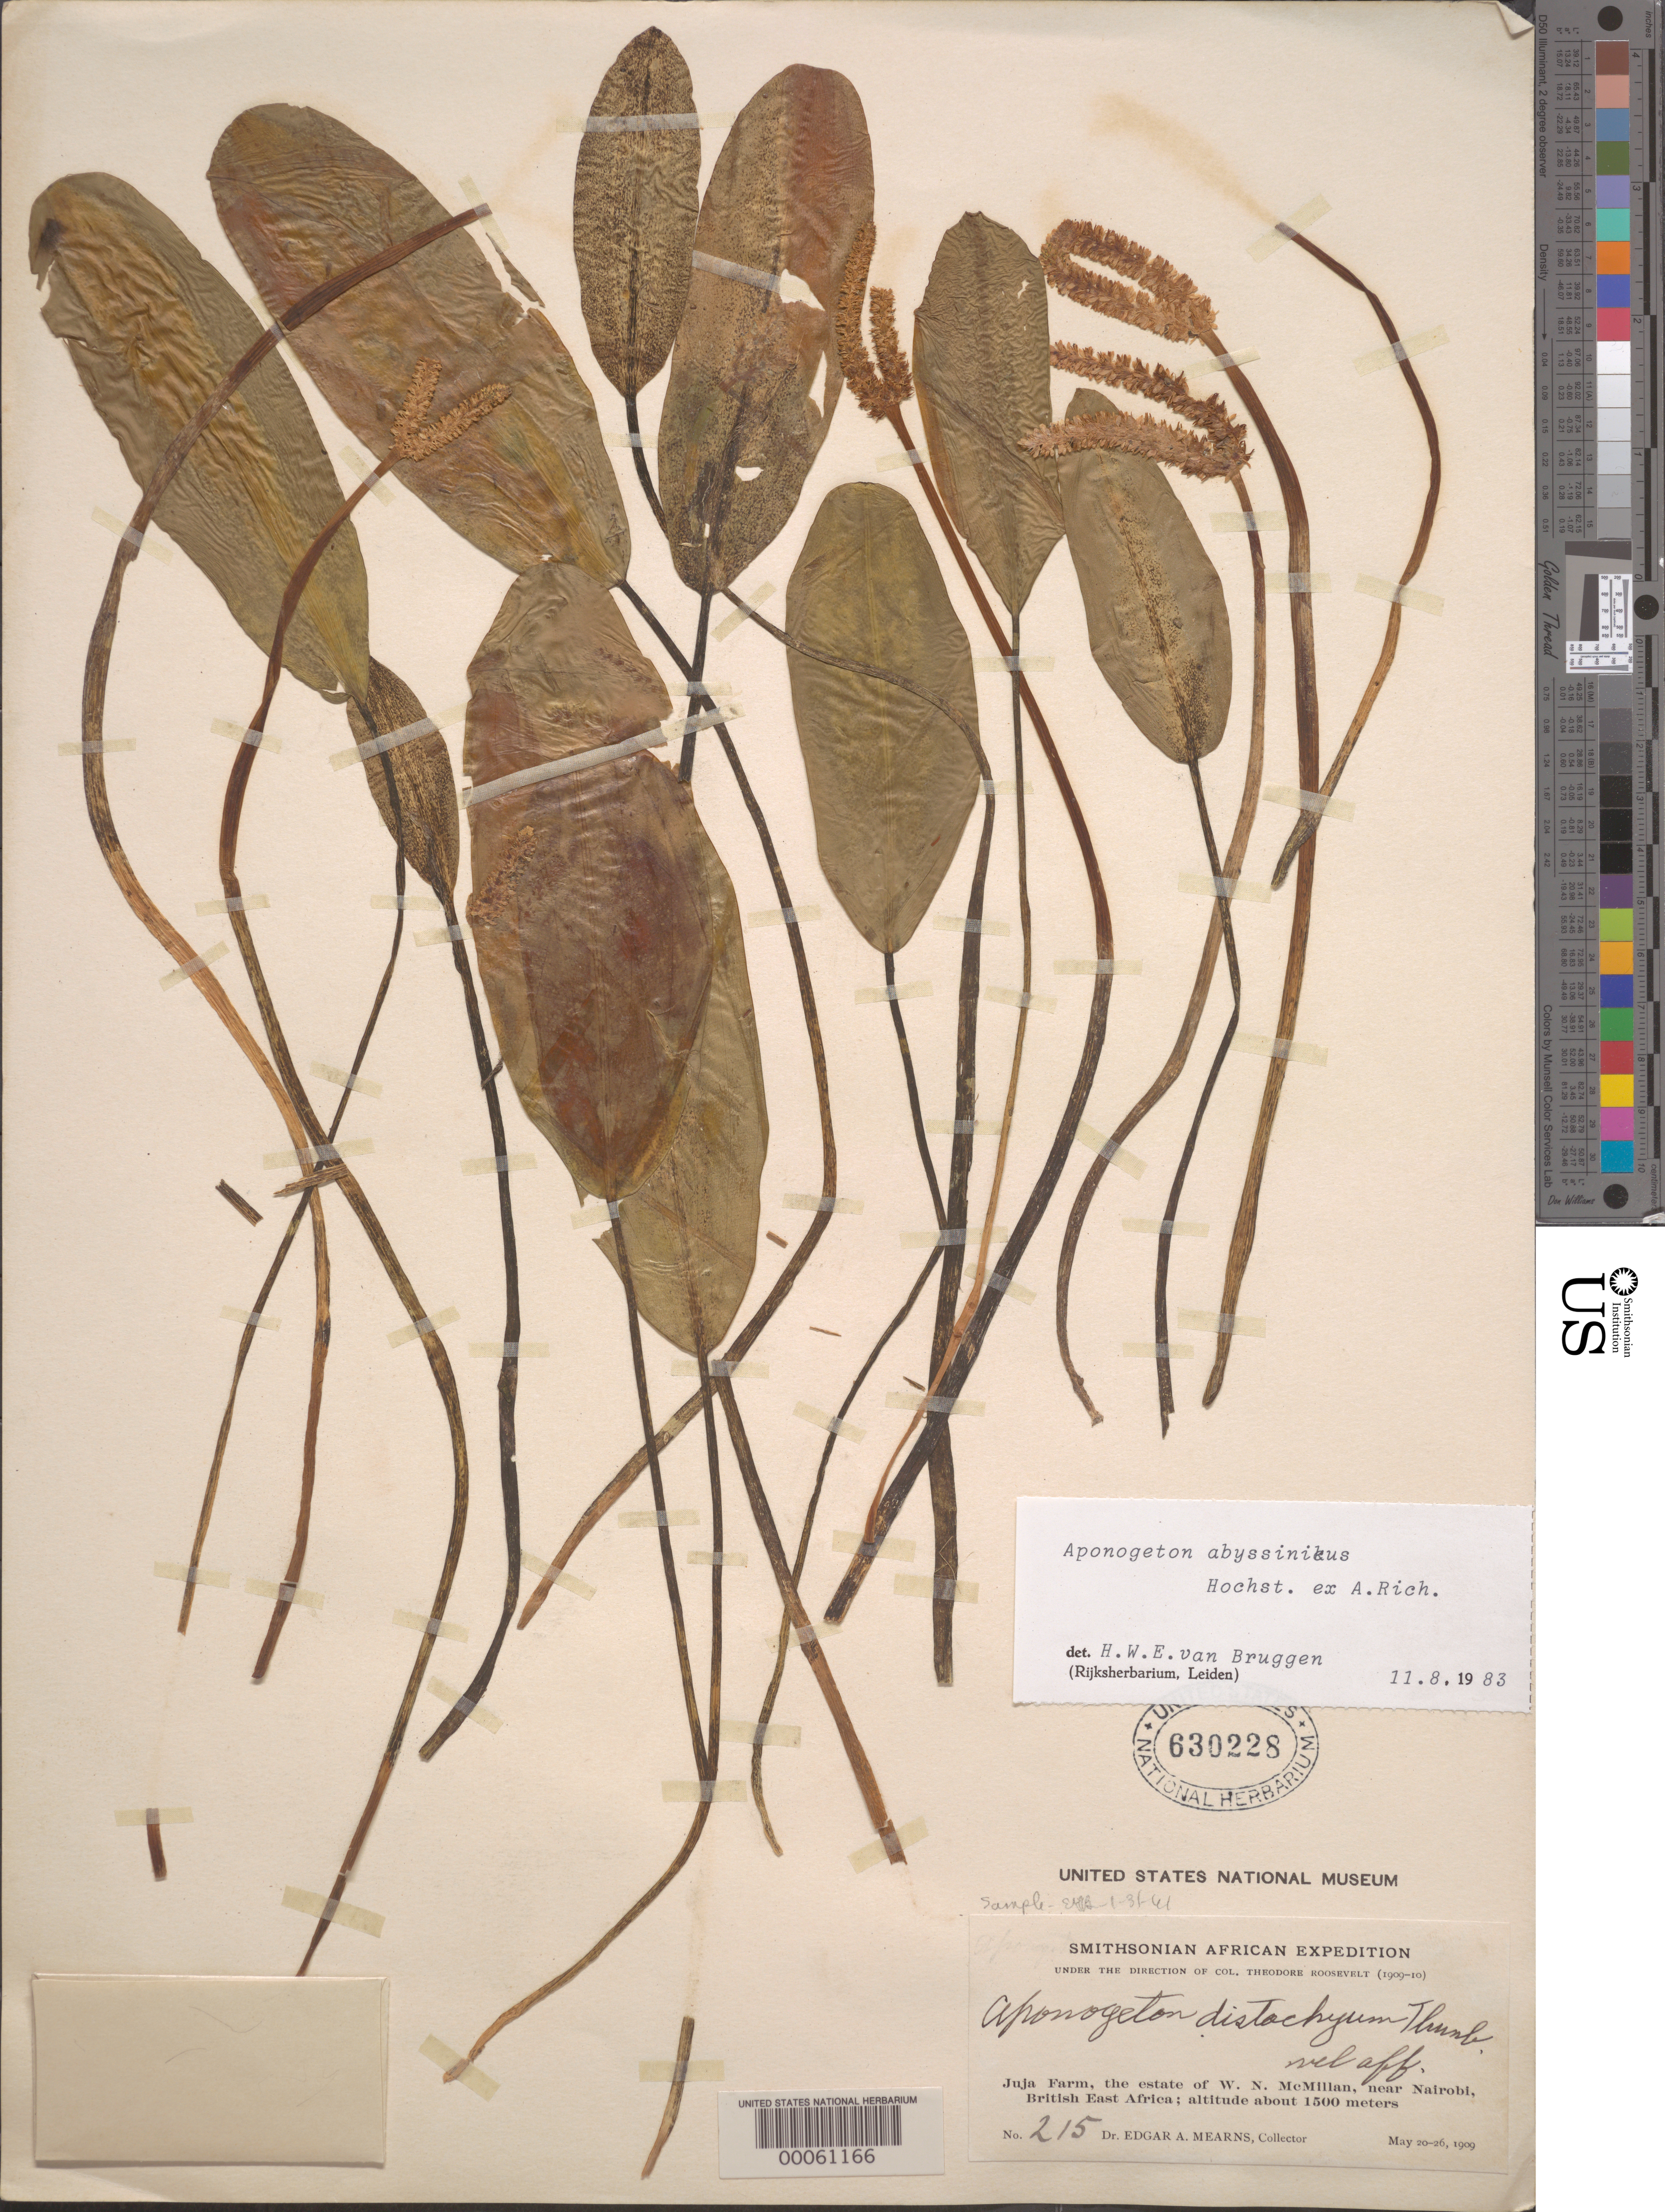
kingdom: Plantae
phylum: Tracheophyta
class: Liliopsida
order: Alismatales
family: Aponogetonaceae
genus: Aponogeton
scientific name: Aponogeton junceus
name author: Lehm.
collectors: E. A. Mearns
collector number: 215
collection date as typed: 20 May 1909 to 26 May 1909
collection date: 1909-05-20/1909-05-26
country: Kenya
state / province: Nairobi Area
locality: Juja farm, the estate of w. n. mcmillan.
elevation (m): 1500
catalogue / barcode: US 630228